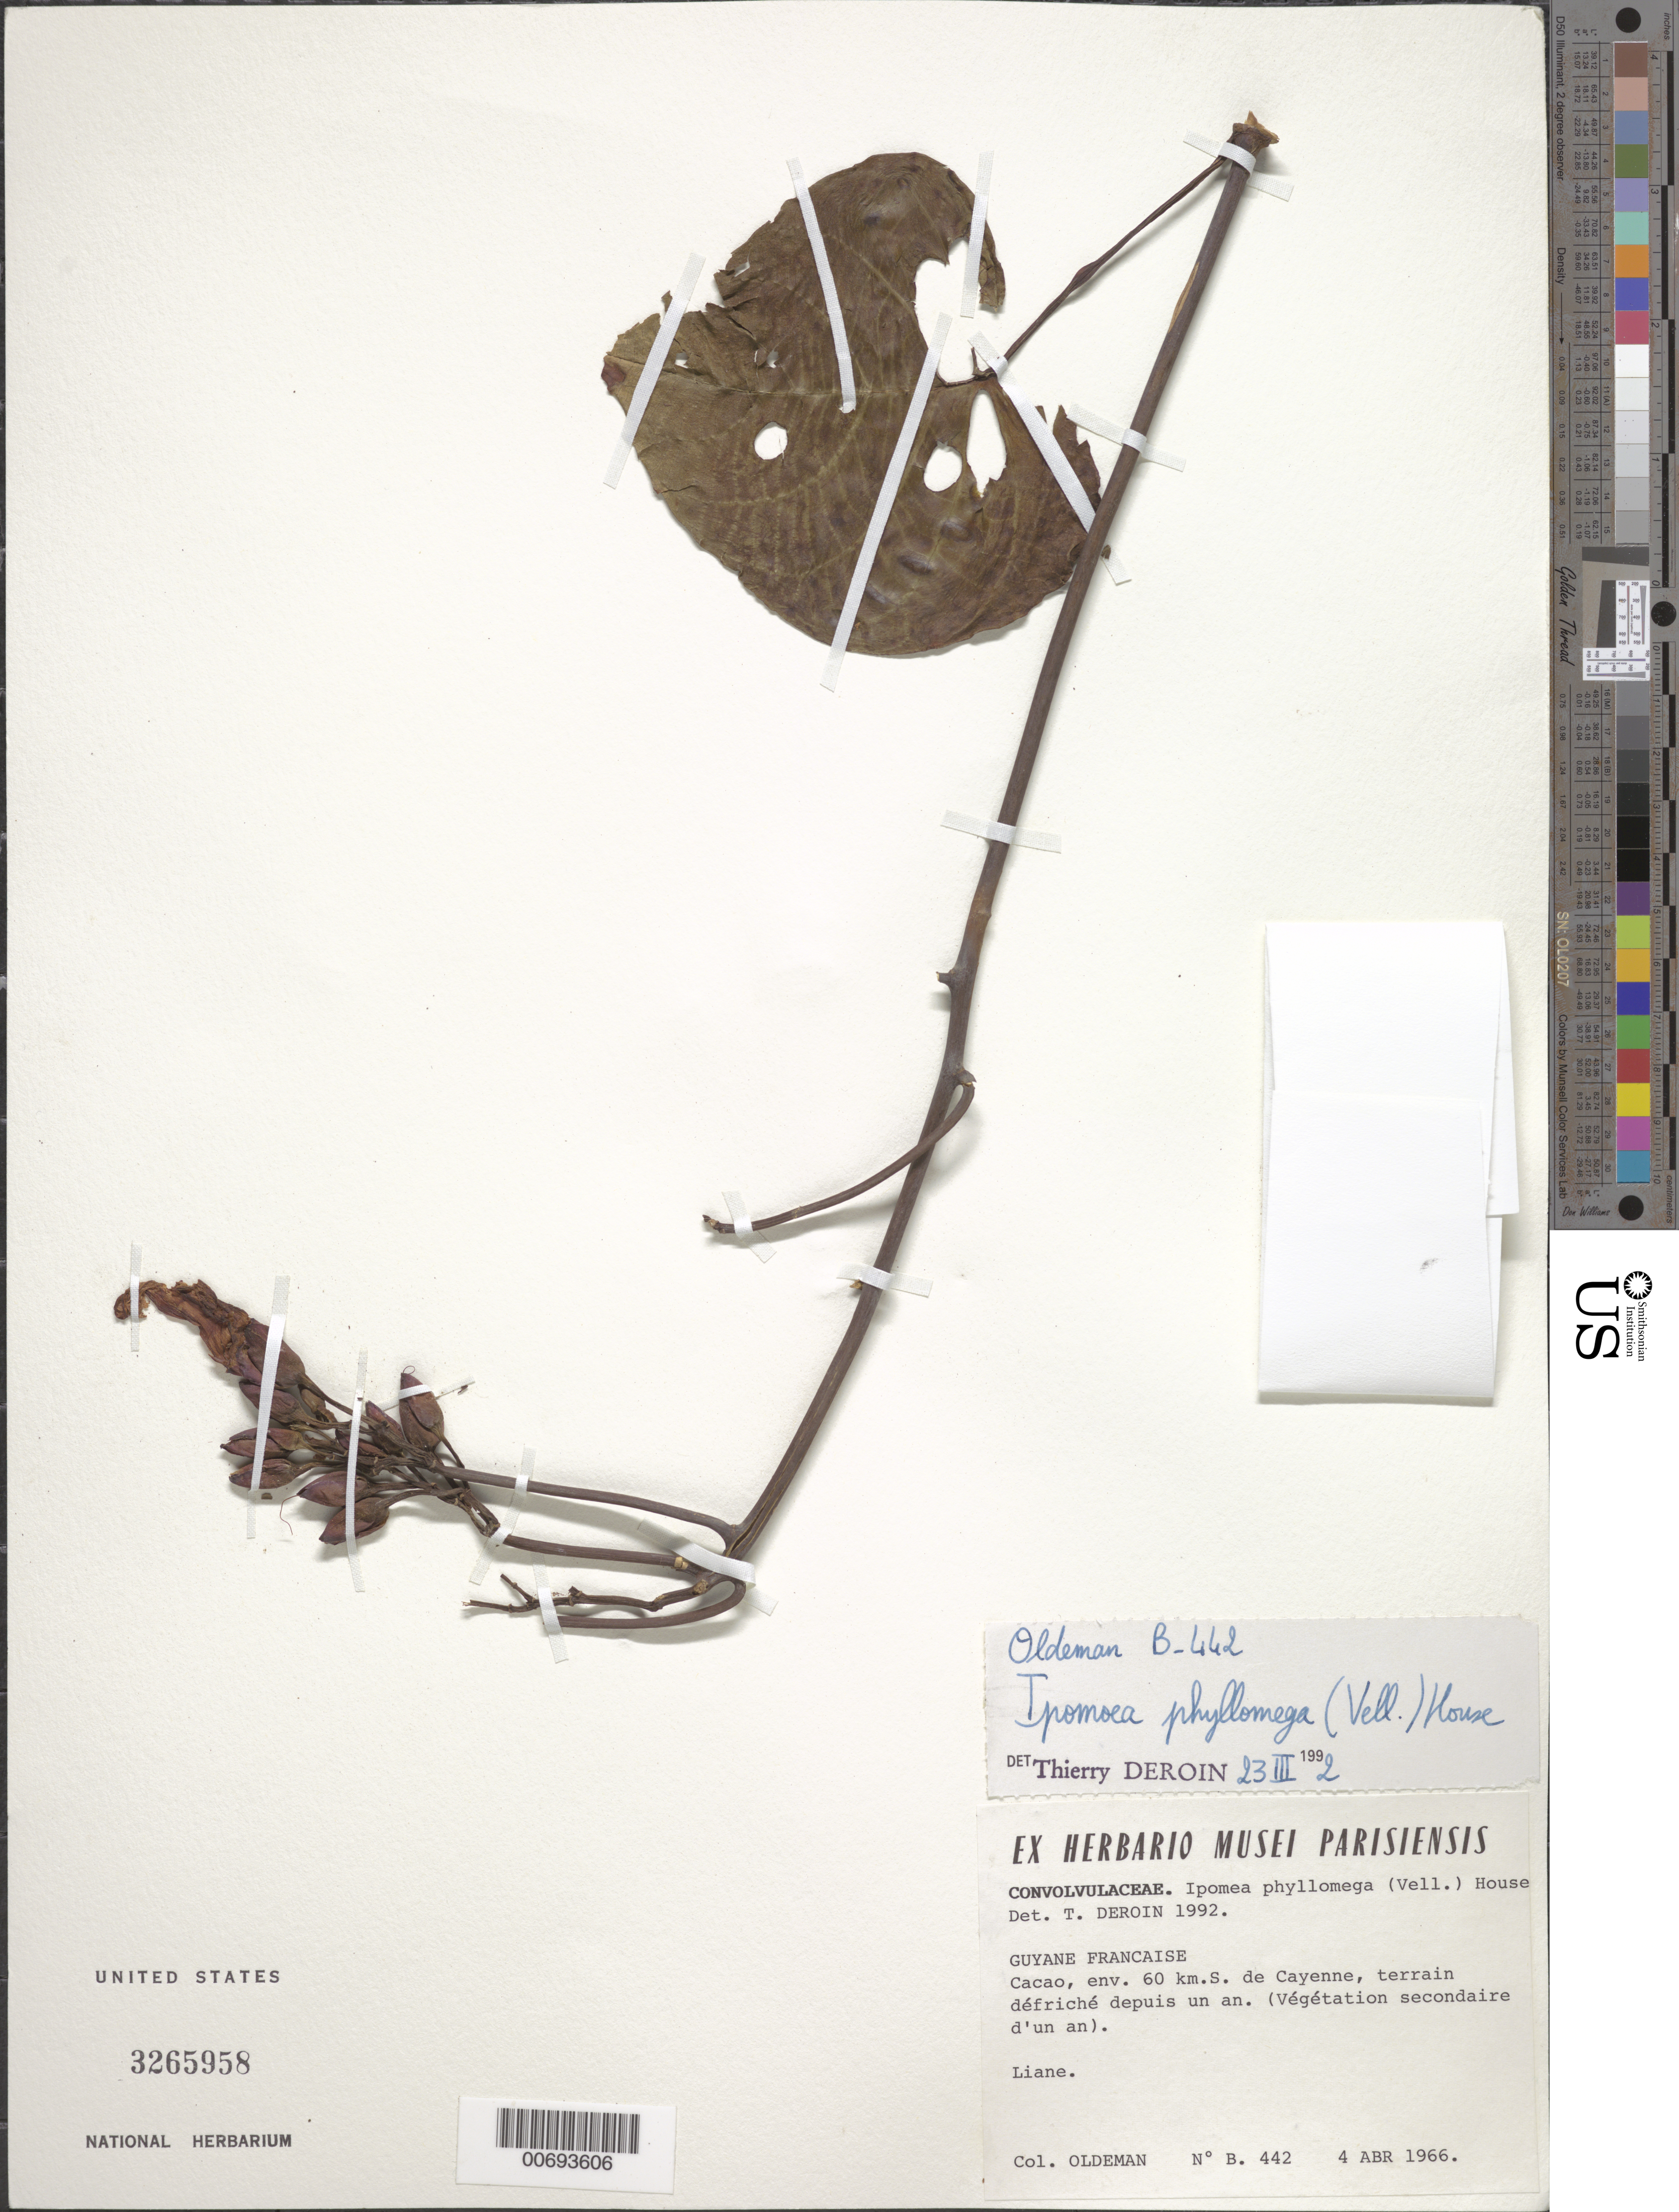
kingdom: Plantae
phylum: Tracheophyta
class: Magnoliopsida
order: Solanales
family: Convolvulaceae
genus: Ipomoea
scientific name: Ipomoea philomega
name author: (Vell.) House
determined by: Deroin, T.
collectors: R. Oldeman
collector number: B 442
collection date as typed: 4-Apr-66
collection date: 1966-04-04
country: French Guiana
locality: Cacao Village, env. 60 km S de Cayenne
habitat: Terrain defriche depuis un an.Vegetation secondaire d'un an.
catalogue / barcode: US 3265958